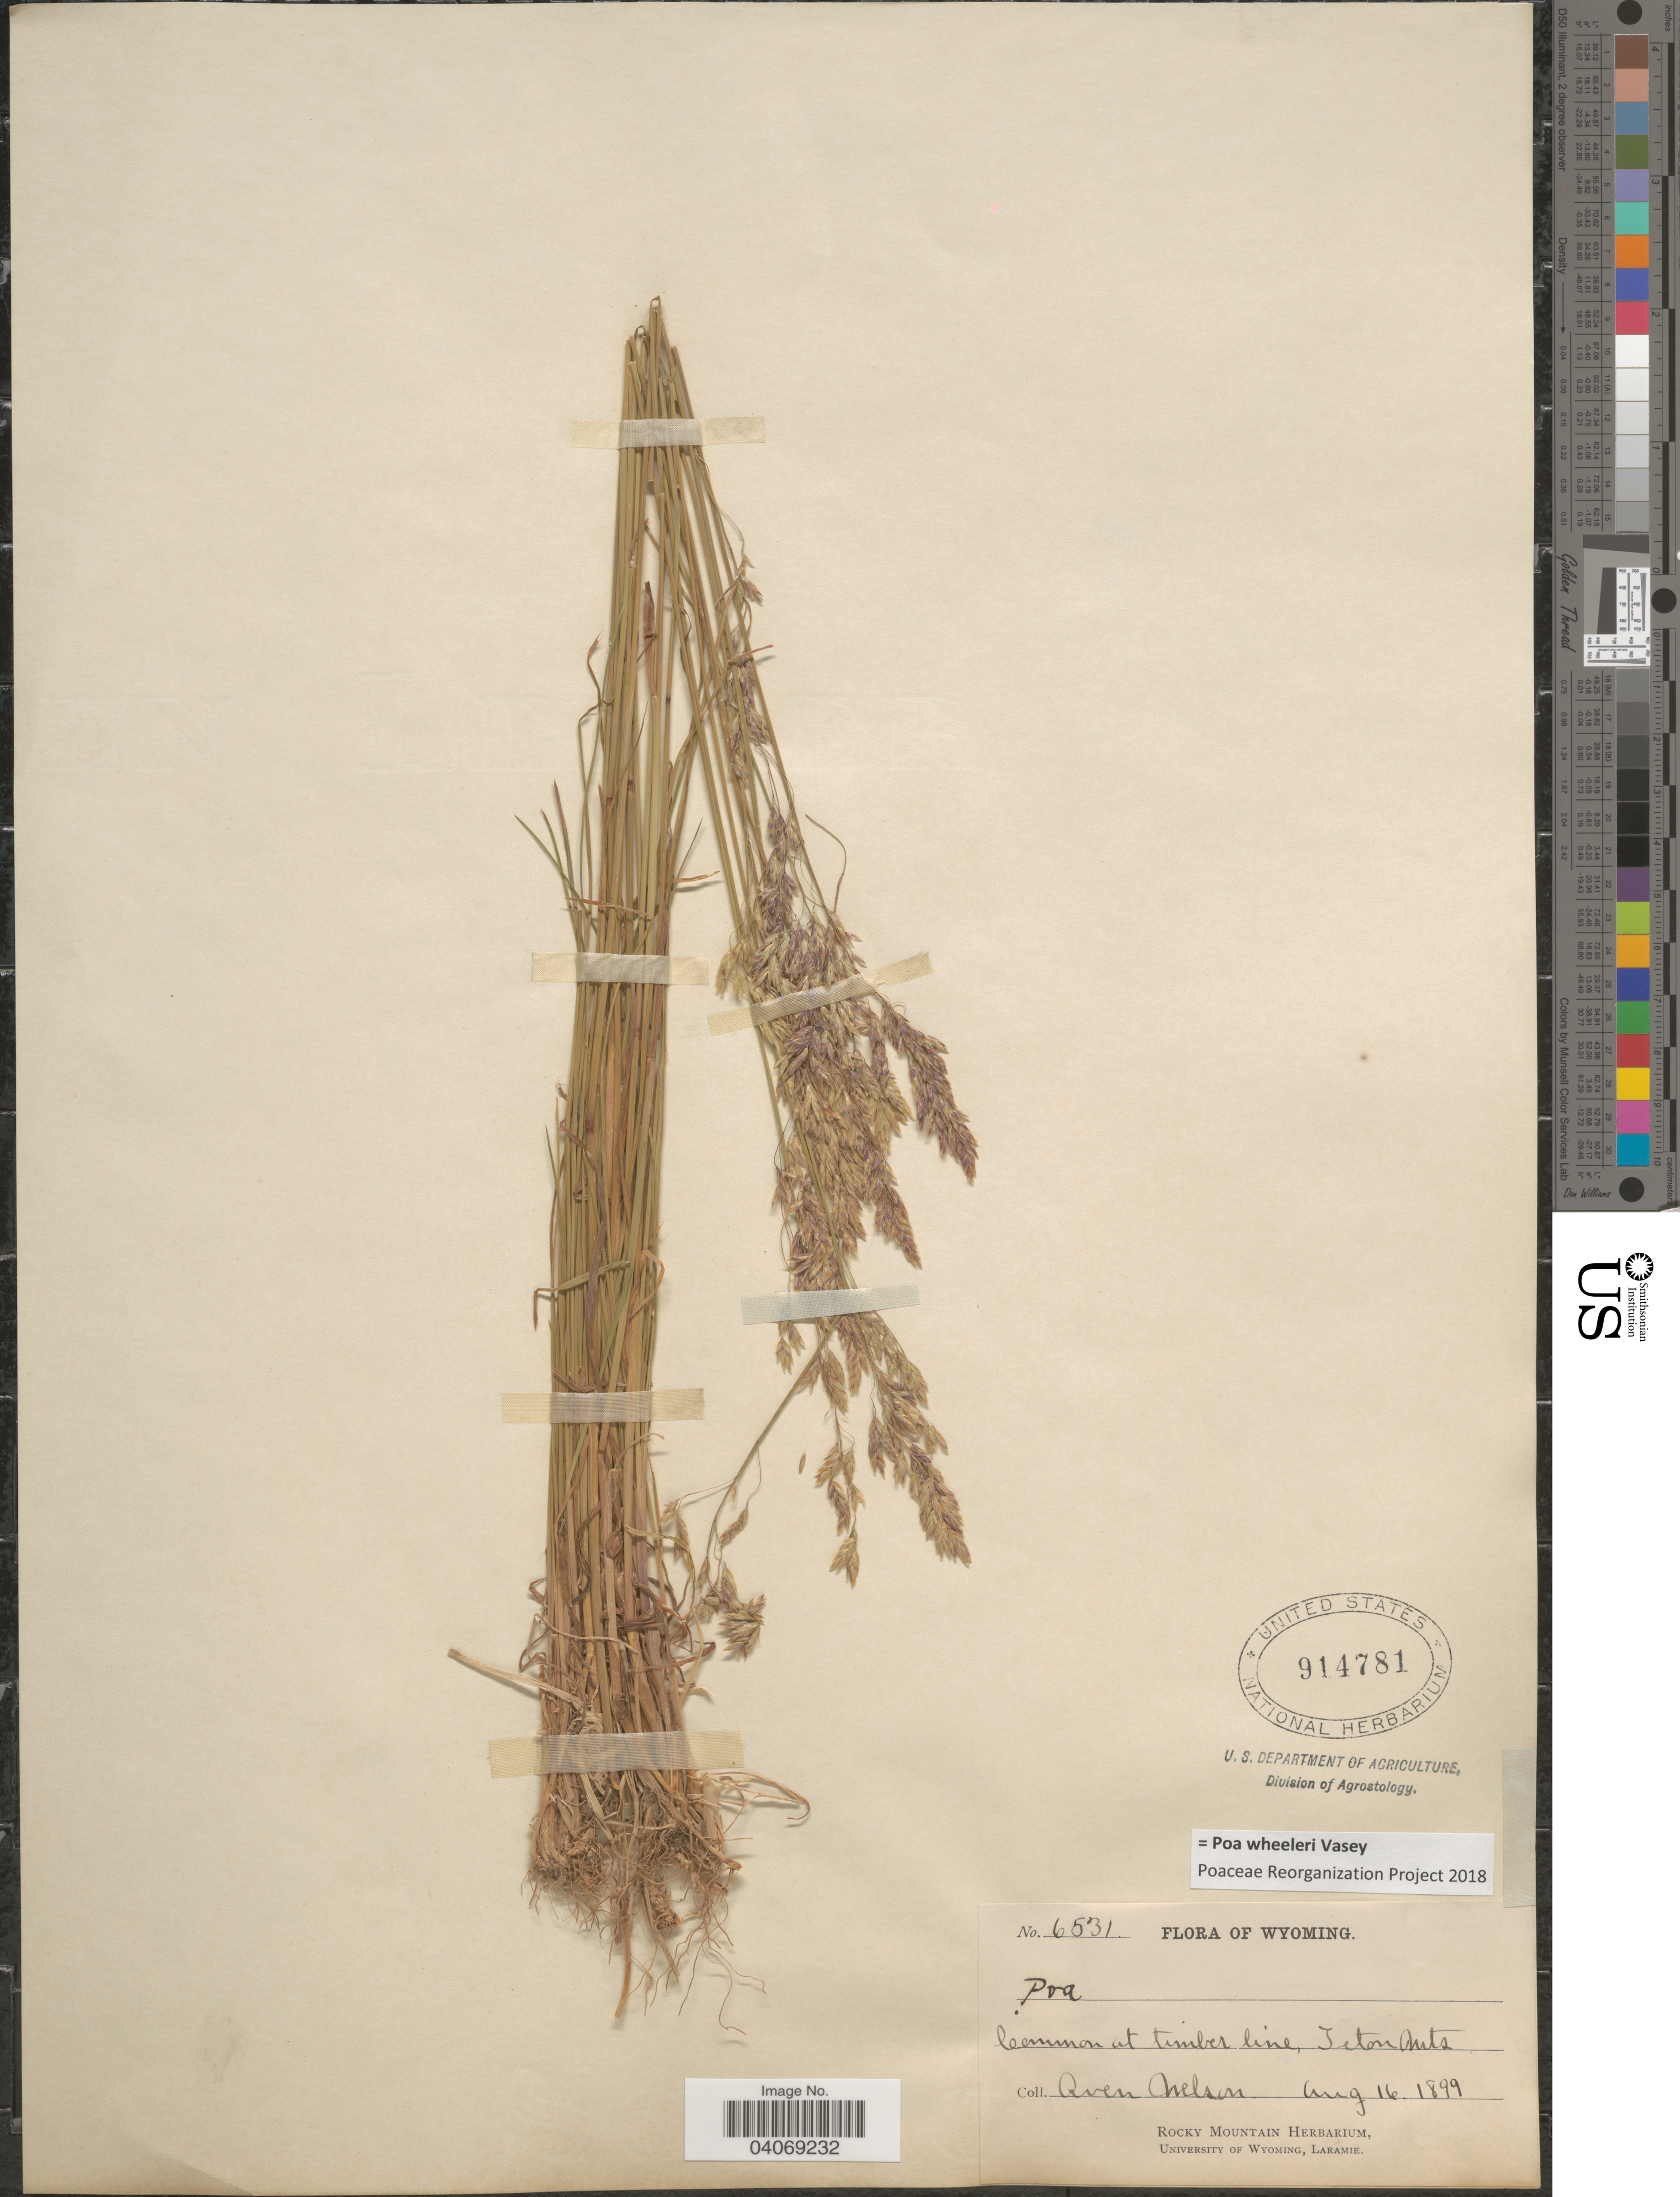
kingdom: Plantae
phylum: Tracheophyta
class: Liliopsida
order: Poales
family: Poaceae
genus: Poa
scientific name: Poa wheeleri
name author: Vasey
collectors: A. Nelson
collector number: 6531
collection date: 1899-08-16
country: United States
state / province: Wyoming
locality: Common at timber line, Teton Mts.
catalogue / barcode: US 914781